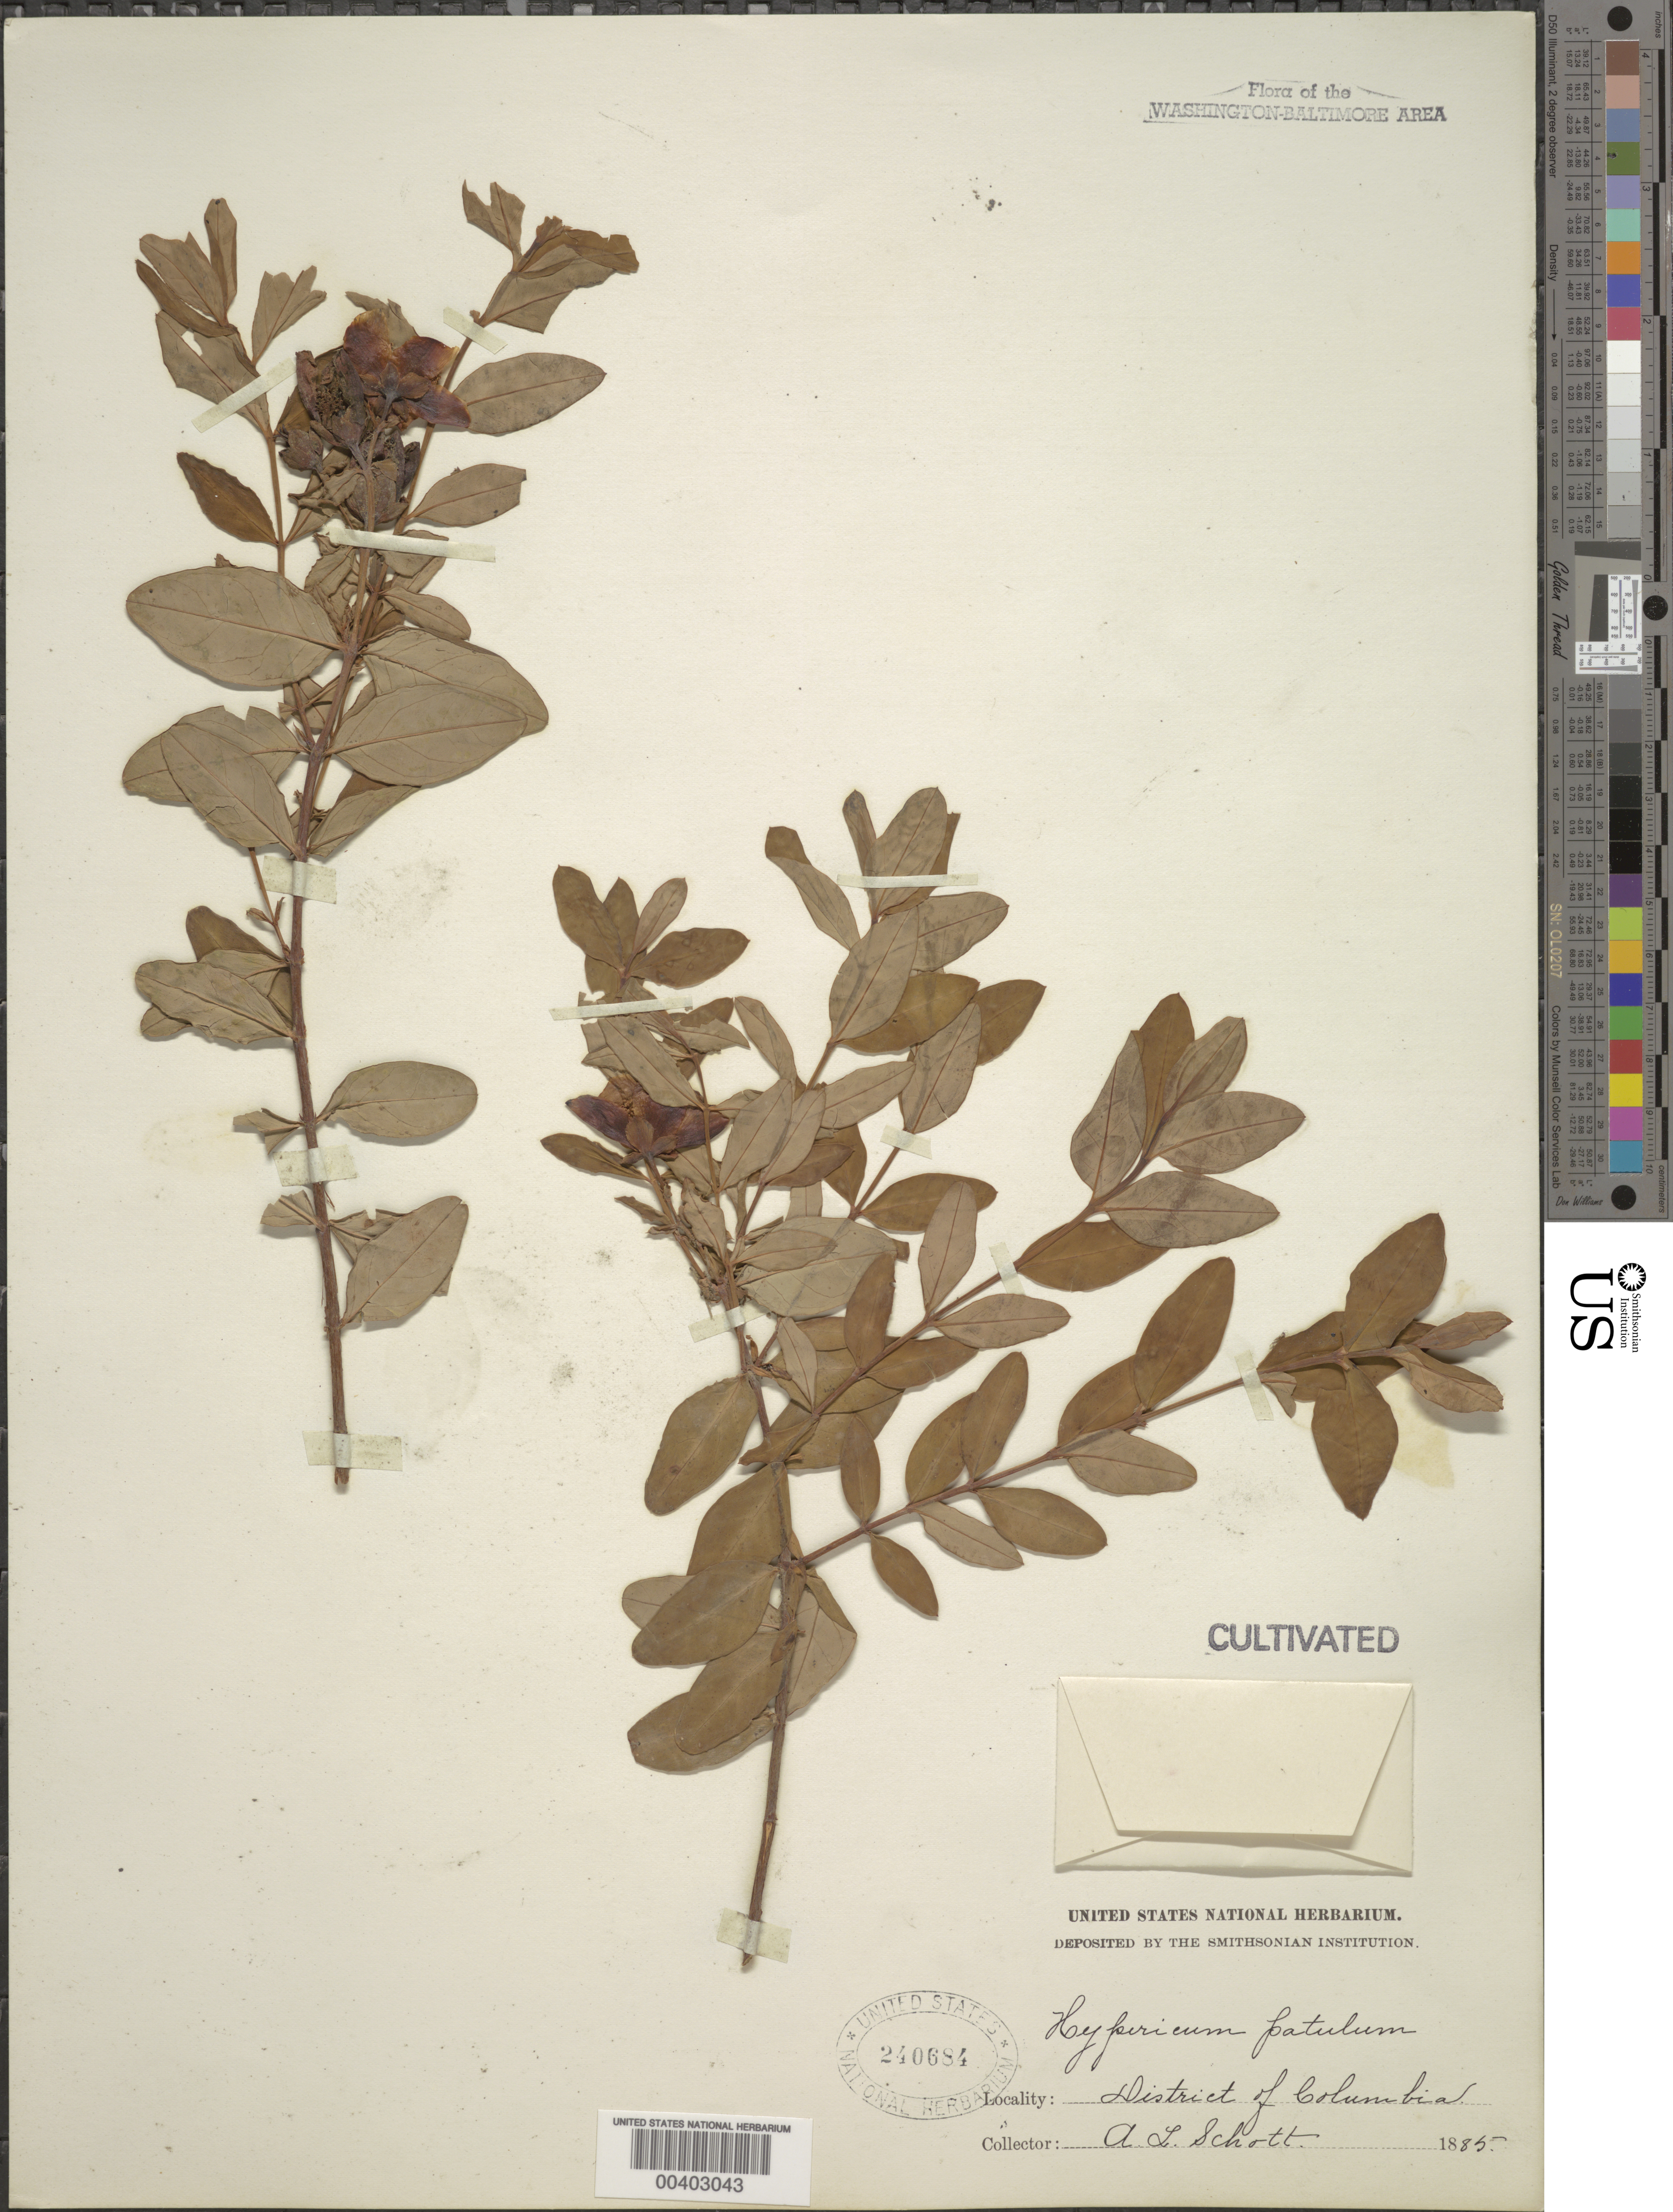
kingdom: Plantae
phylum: Tracheophyta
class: Magnoliopsida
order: Malpighiales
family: Hypericaceae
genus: Hypericum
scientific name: Hypericum patulum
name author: Thunb.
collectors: A. L. Schott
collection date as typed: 1885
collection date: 1885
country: United States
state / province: District of Columbia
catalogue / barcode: US 240684